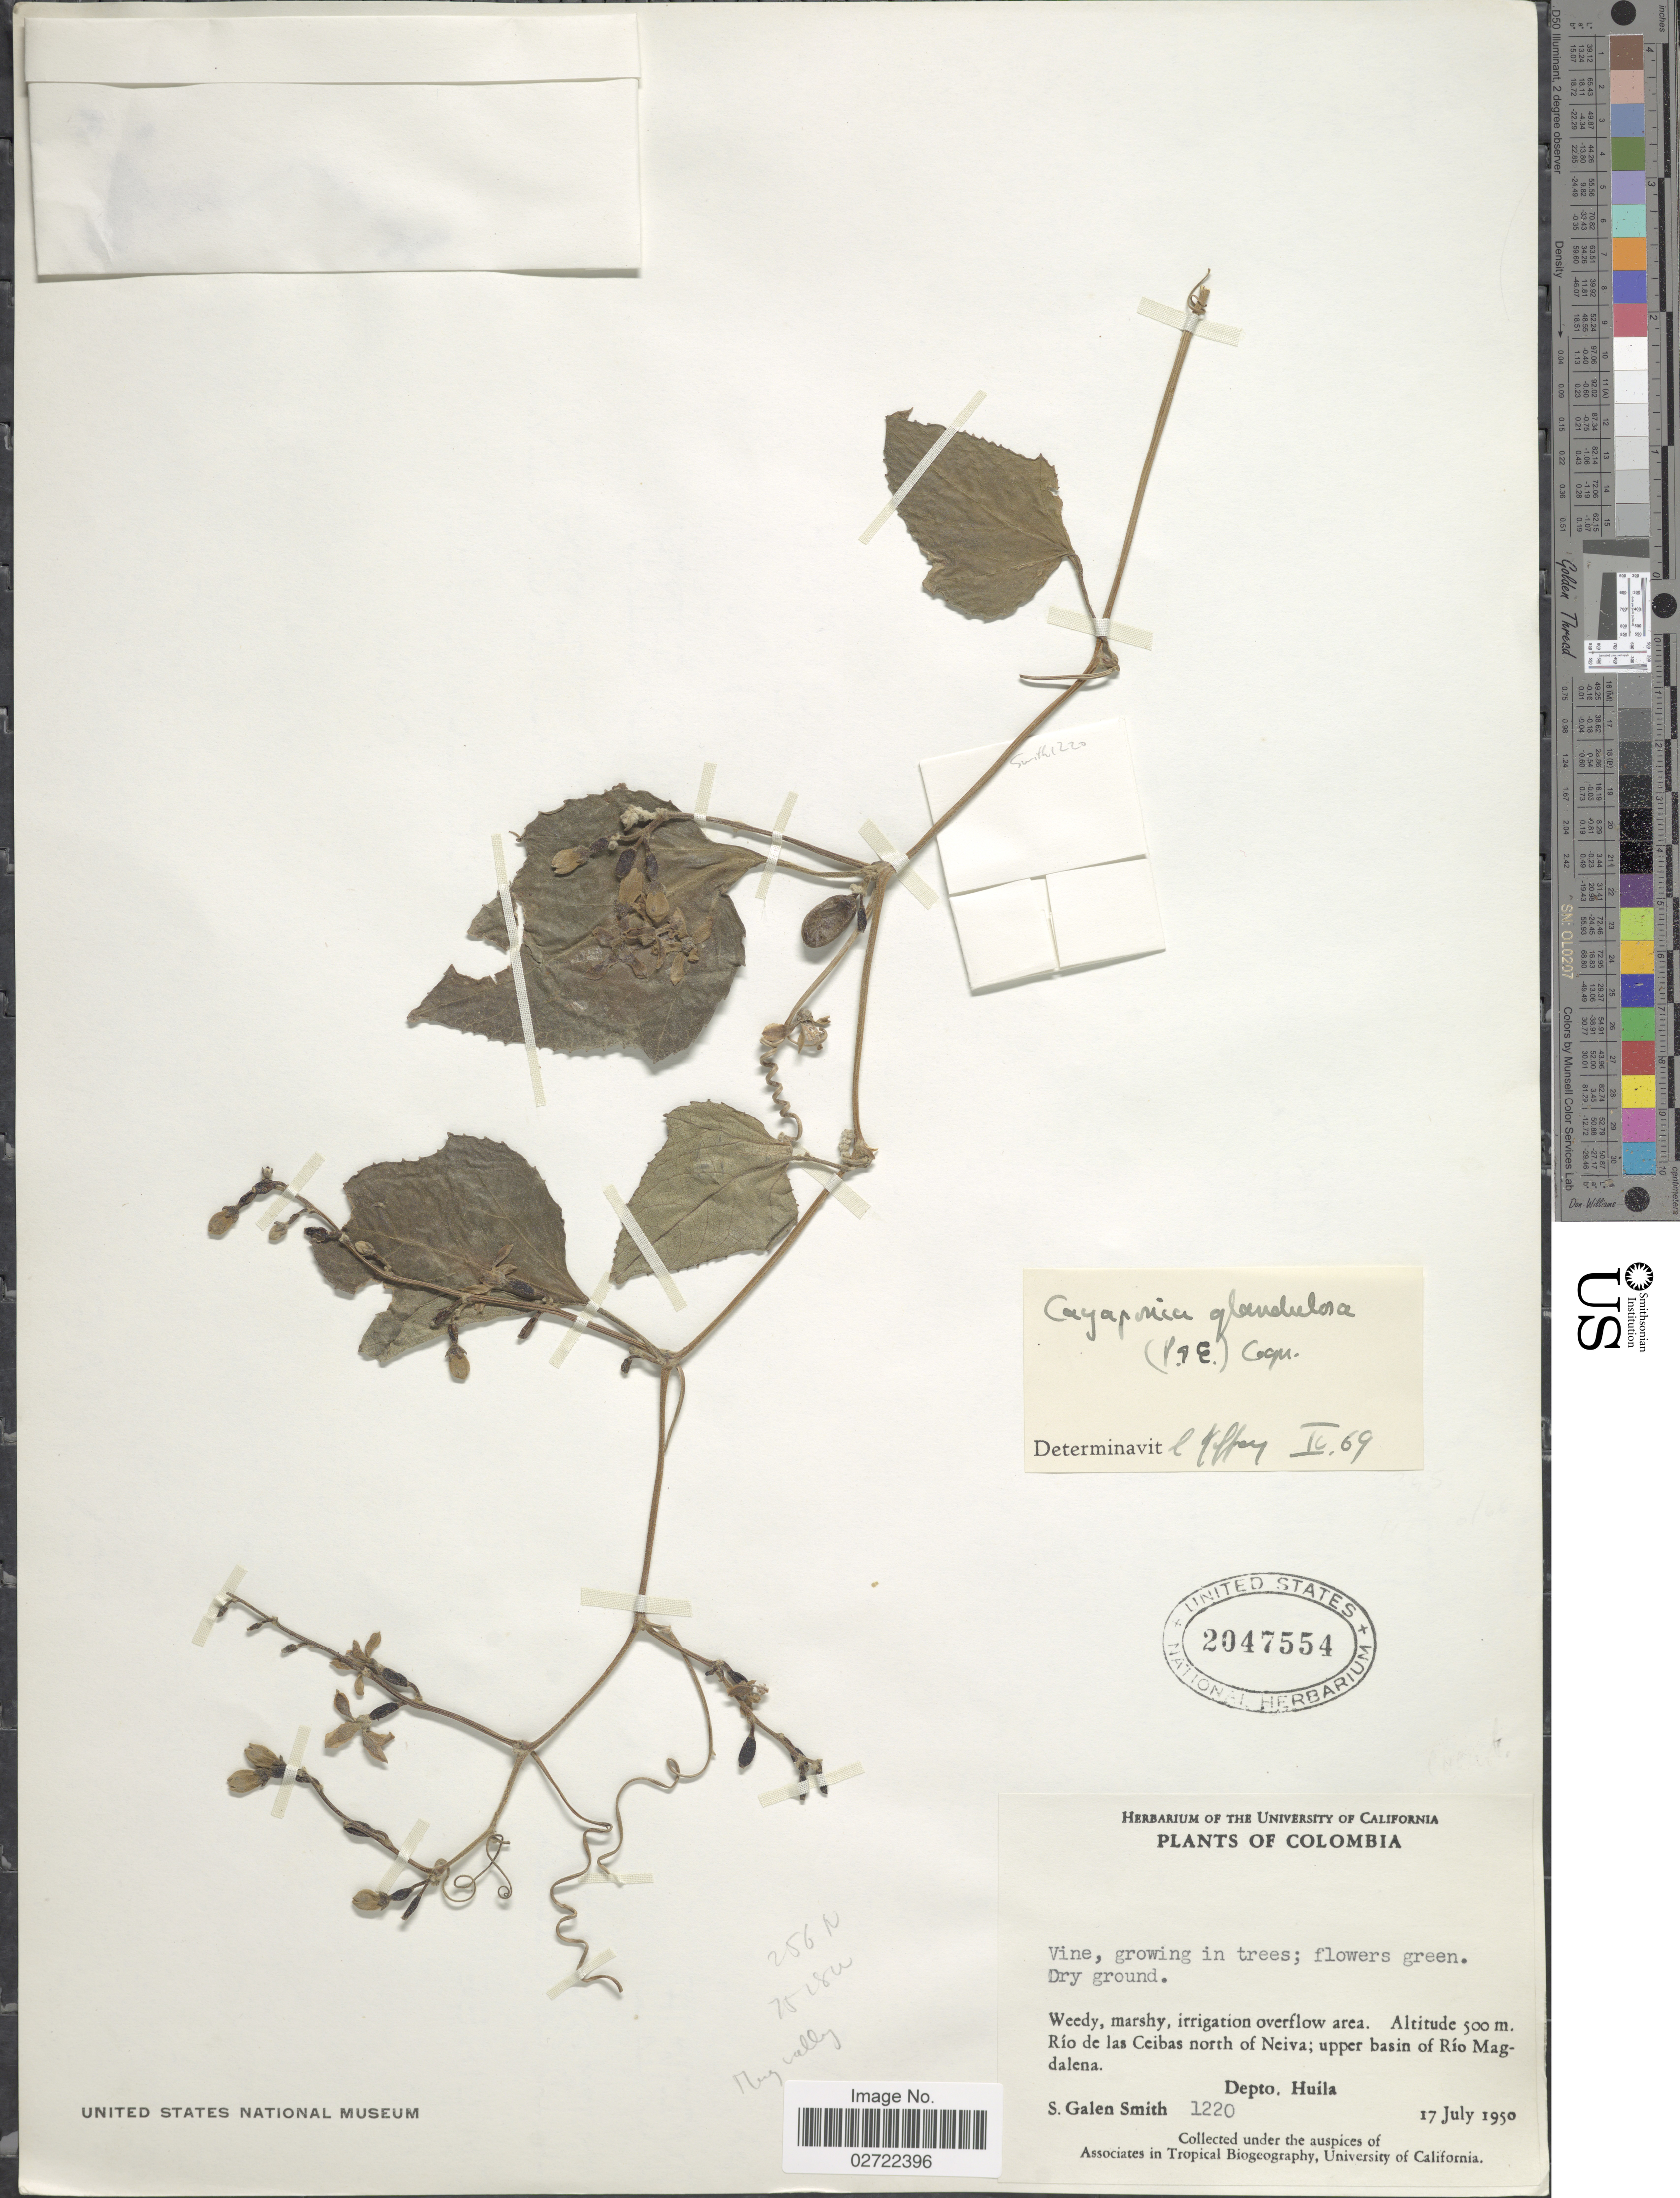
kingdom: Plantae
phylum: Tracheophyta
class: Magnoliopsida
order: Cucurbitales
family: Cucurbitaceae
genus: Cayaponia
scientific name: Cayaponia glandulosa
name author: (Poepp. & Endl.) Cogn.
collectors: S. G. Smith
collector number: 1220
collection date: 1950-07-17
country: Colombia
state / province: Huila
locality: Río de las Ceibas north of Neiva; upper basin of Río Magdalena. Depto. Huila.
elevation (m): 500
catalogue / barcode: US 2047554